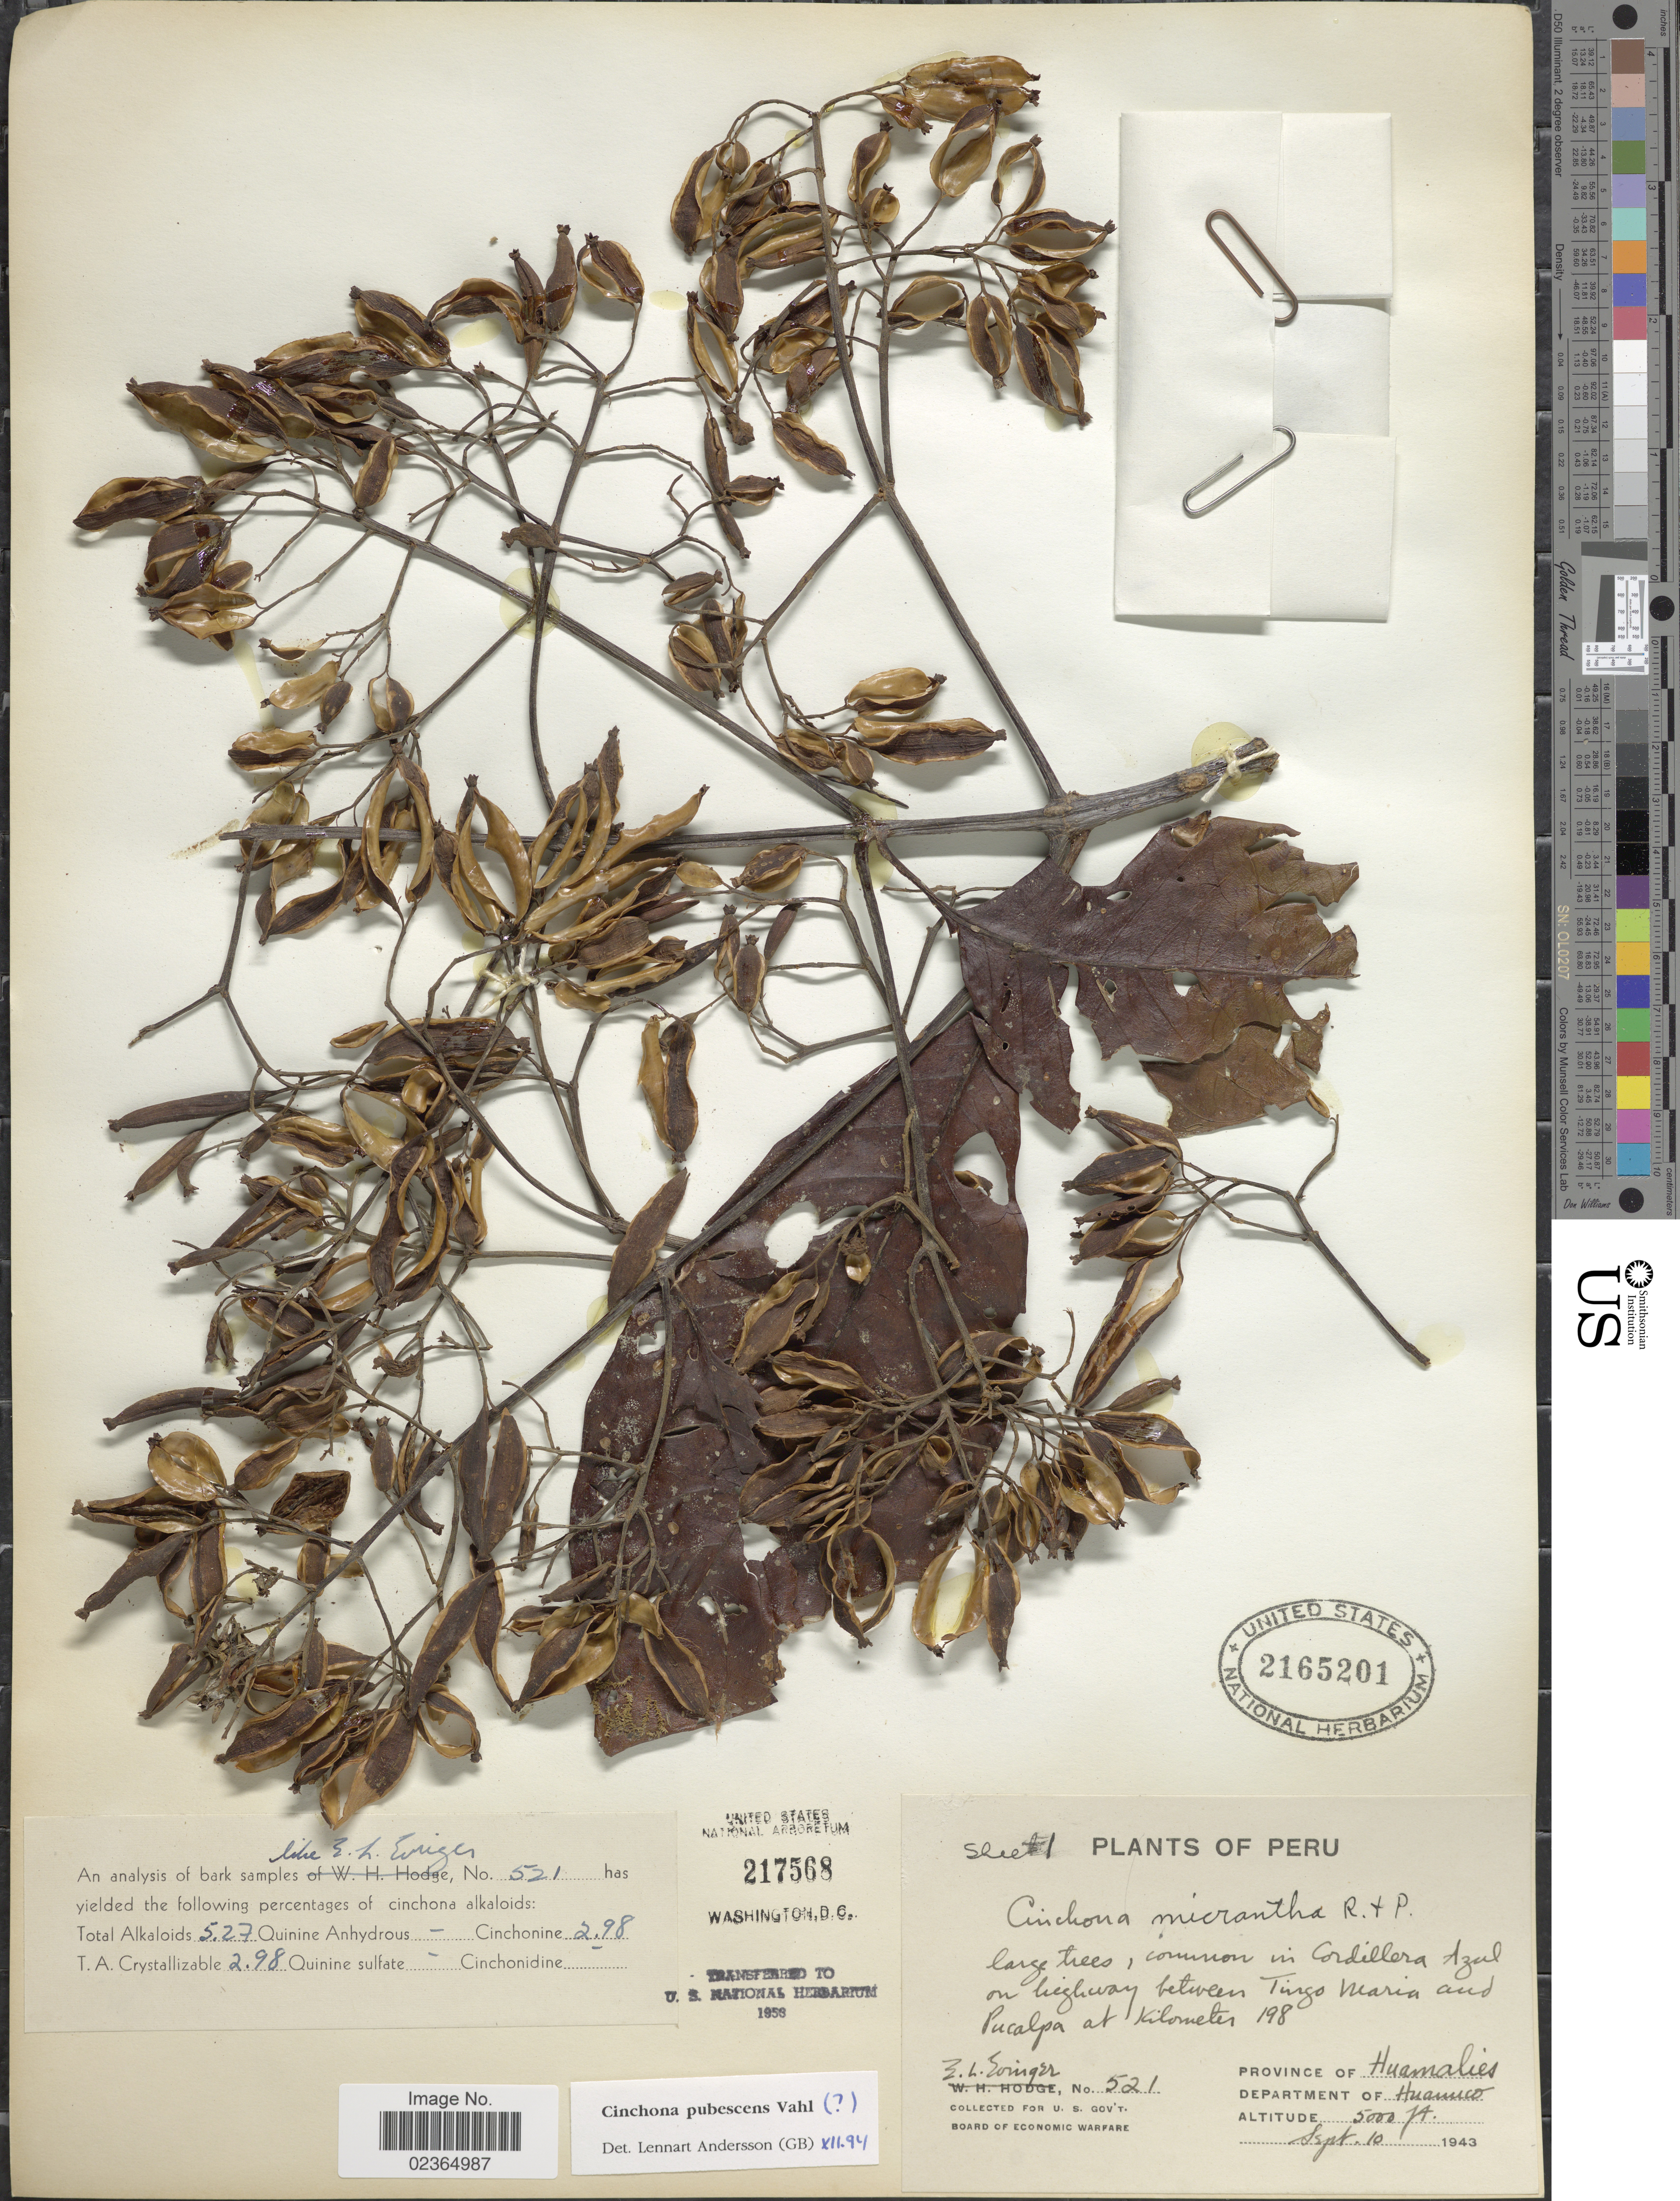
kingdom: Plantae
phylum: Tracheophyta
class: Magnoliopsida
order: Gentianales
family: Rubiaceae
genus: Cinchona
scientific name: Cinchona pubescens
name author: Vahl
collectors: E. Evinger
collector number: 521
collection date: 1943-09-10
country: Peru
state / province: Huánuco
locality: In Cordillera Azul on highway between Tingo Maria and Pucalpa at Kilometer 198. Province of Huamalies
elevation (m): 1524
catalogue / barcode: US 2165201